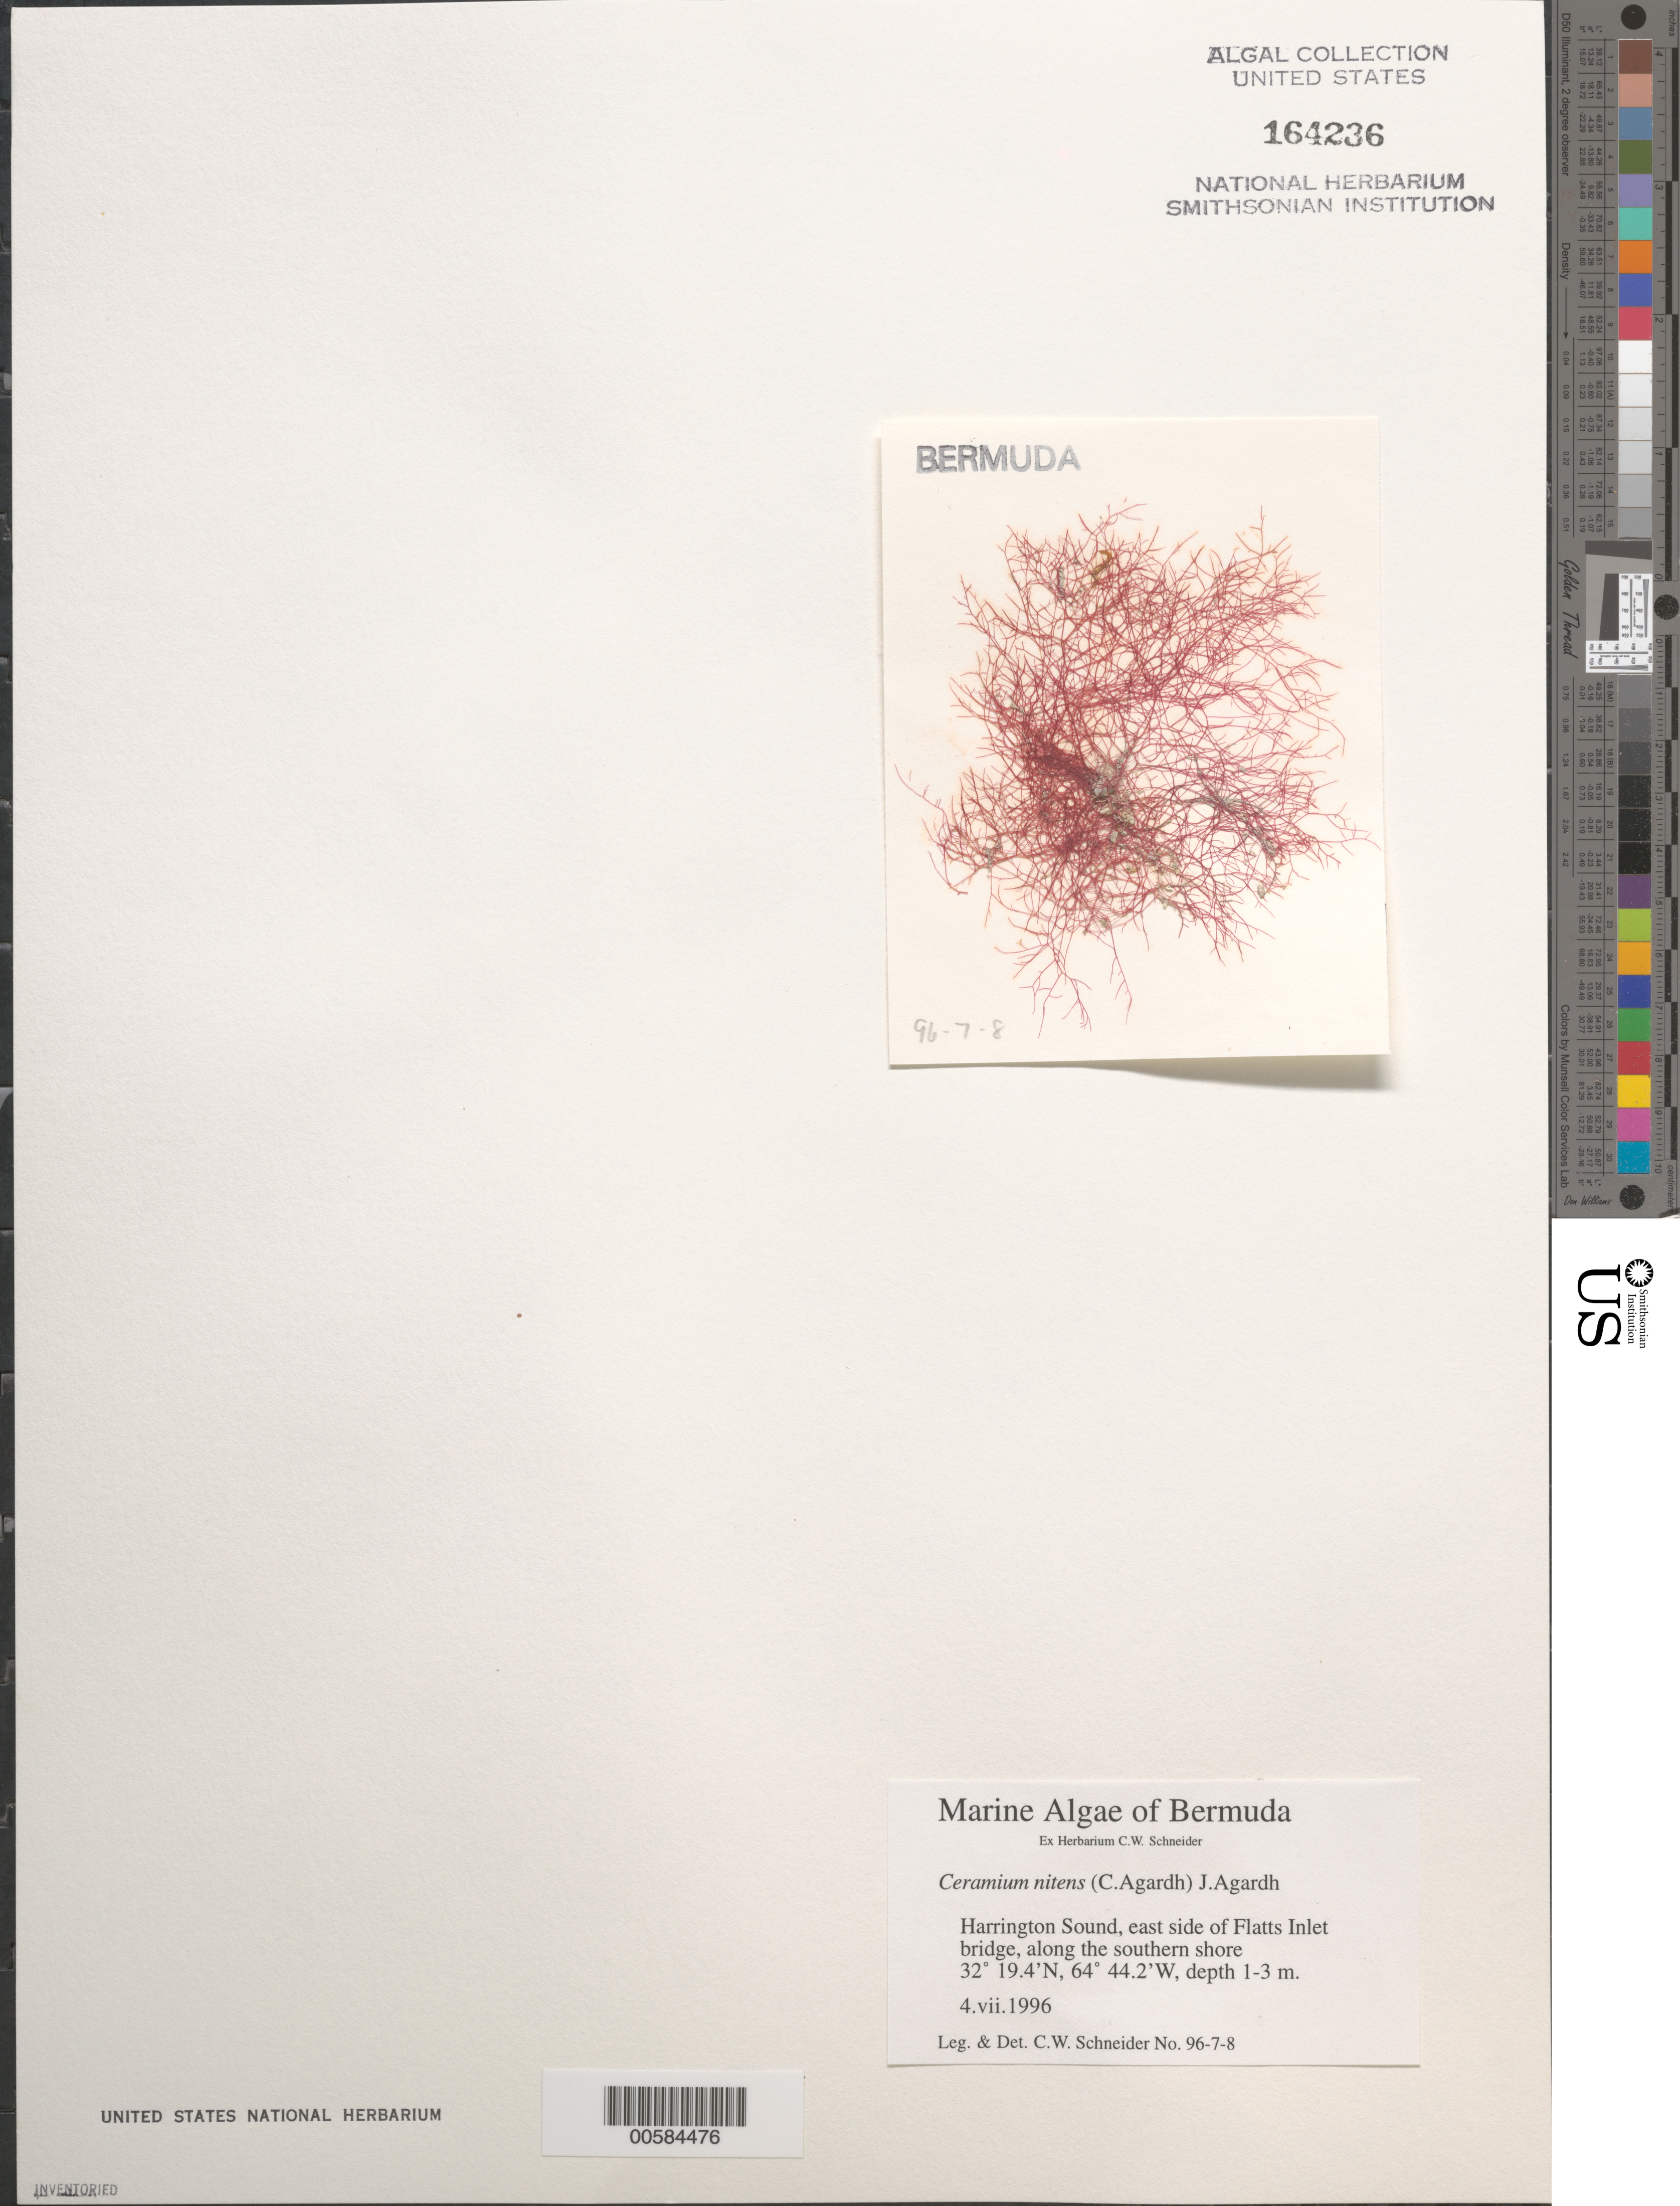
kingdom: Plantae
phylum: Rhodophyta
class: Florideophyceae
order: Ceramiales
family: Ceramiaceae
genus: Ceramium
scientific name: Ceramium nitens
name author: (C. Agardh) J. Agardh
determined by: Schneider, C. W.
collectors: C. W. Schneider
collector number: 96-7-8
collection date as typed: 04 Jul 1996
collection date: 1996-07-04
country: Bermuda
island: Bermuda Island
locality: Harrington Sound, east side of Flatts Inlet Bridge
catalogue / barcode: US 164236